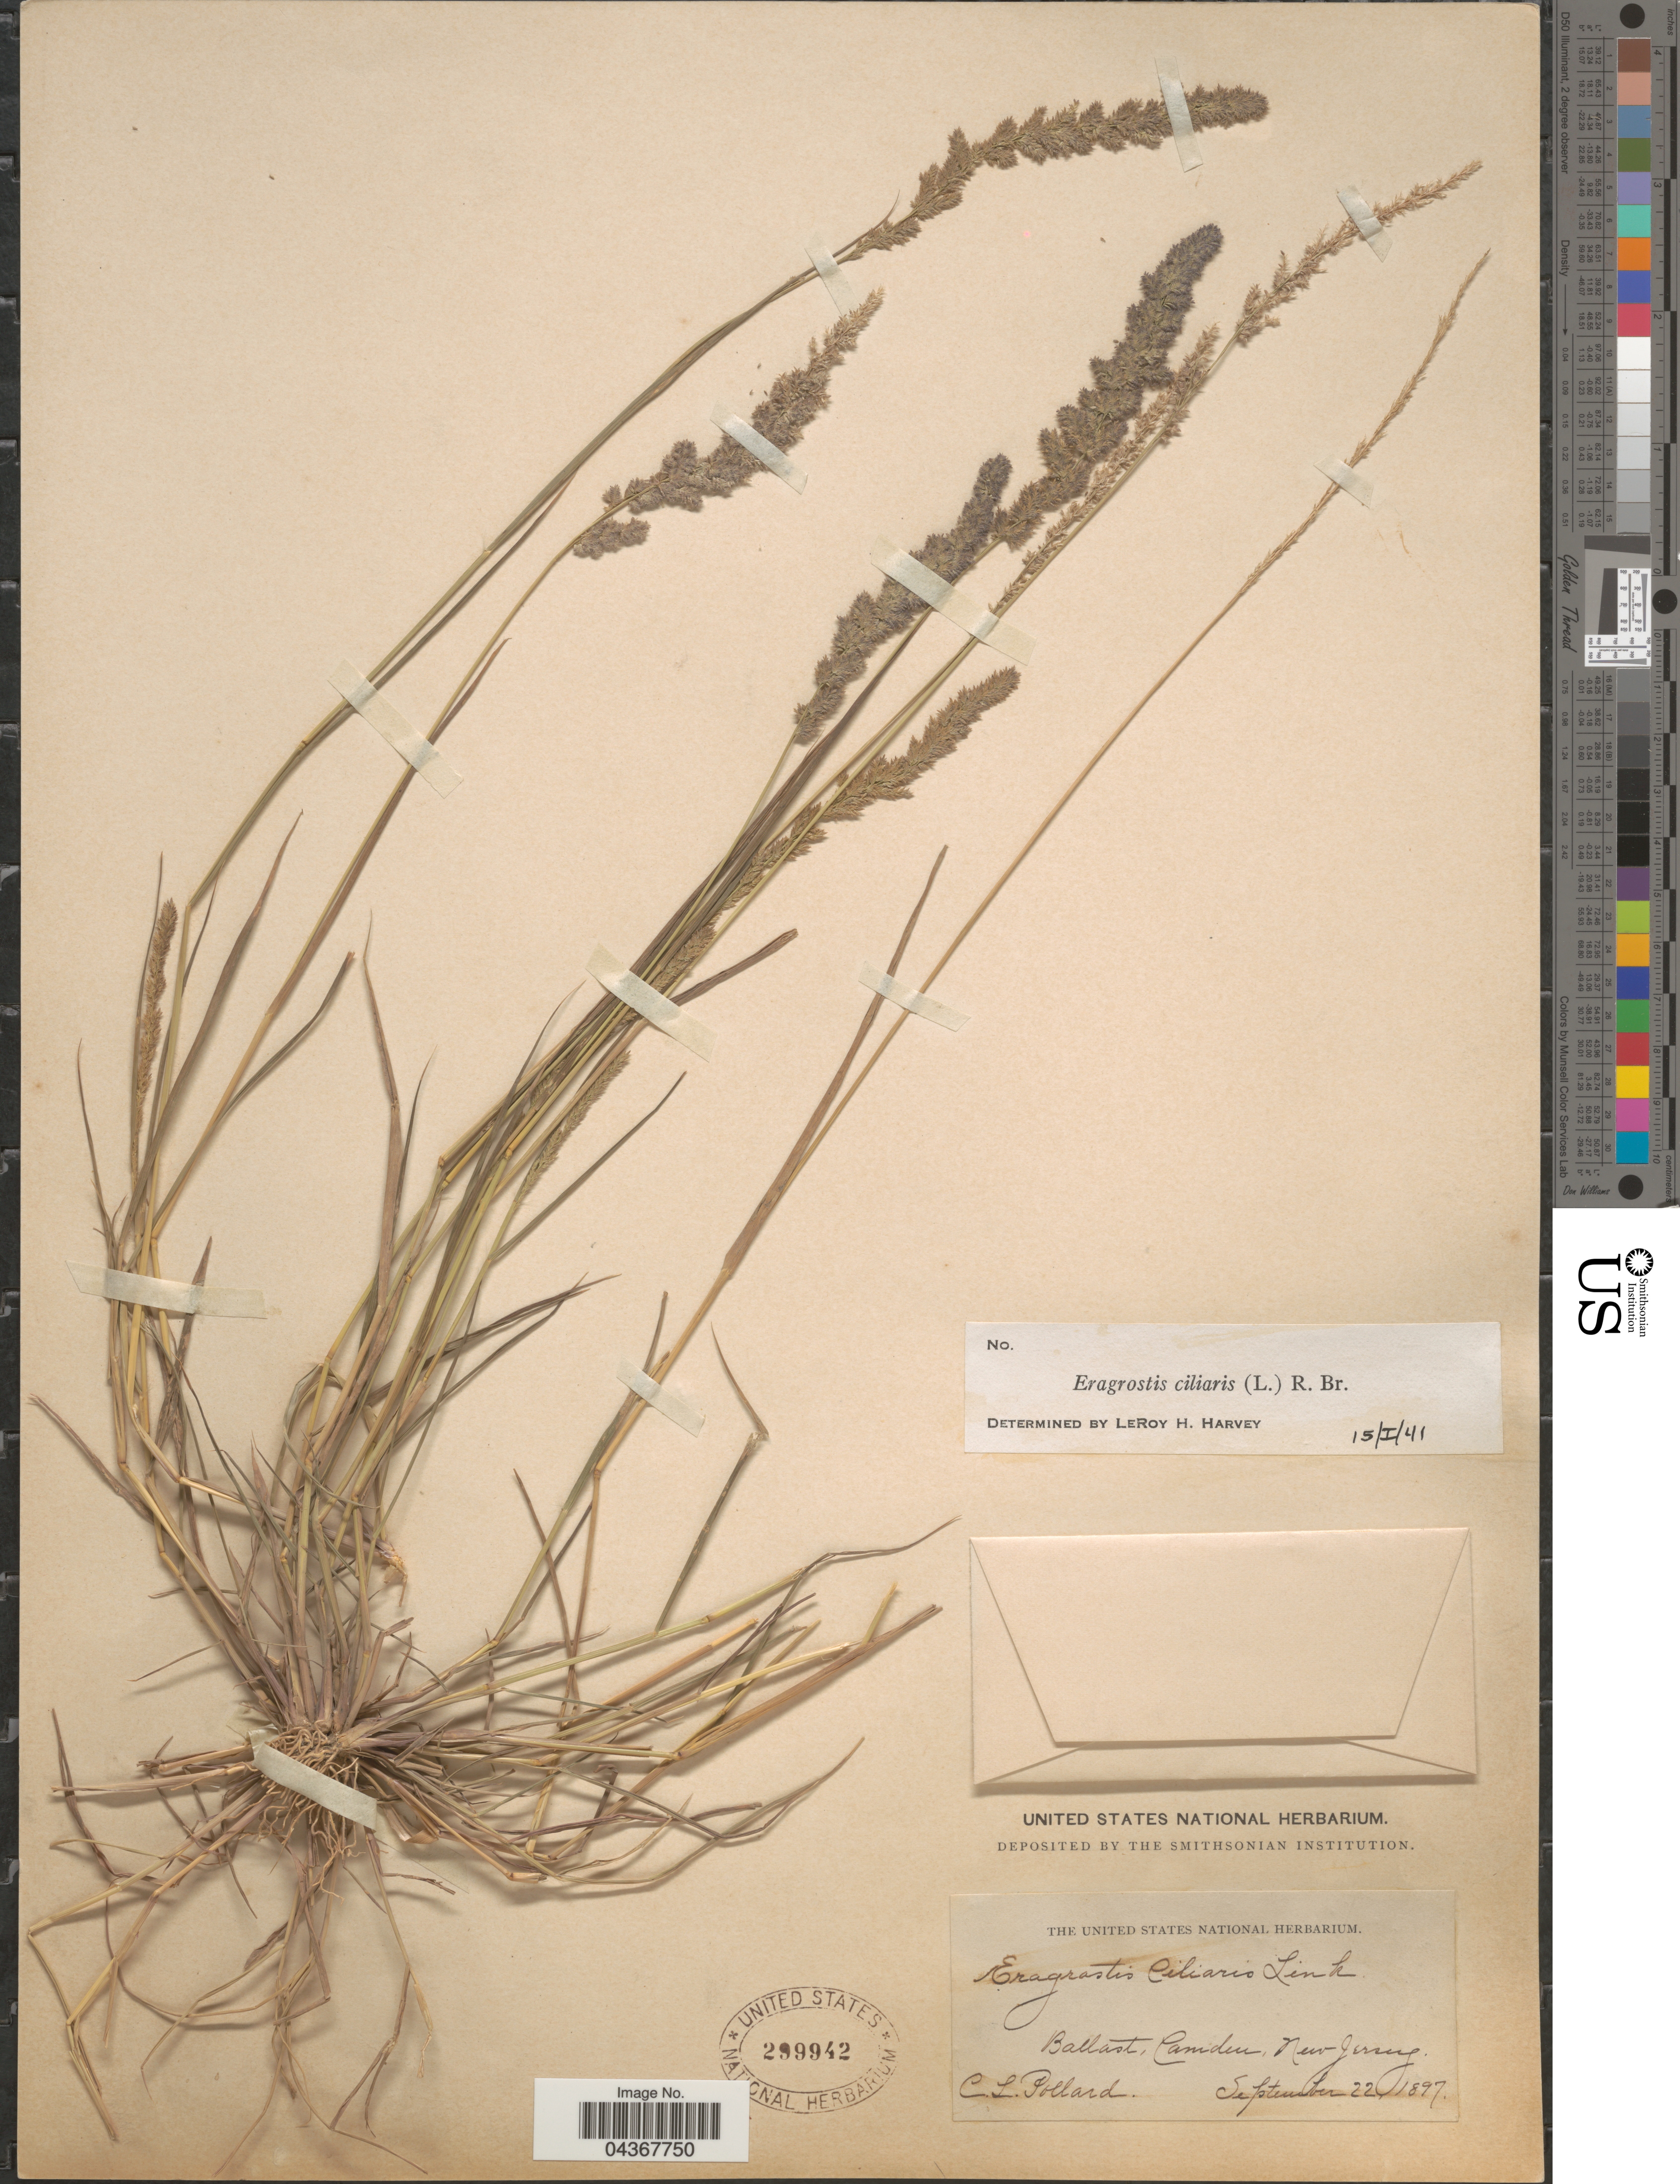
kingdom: Plantae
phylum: Tracheophyta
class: Liliopsida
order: Poales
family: Poaceae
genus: Eragrostis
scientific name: Eragrostis ciliaris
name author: (L.) R. Br.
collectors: C. L. Pollard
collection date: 1897-09-22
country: United States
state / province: New Jersey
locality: Ballast, Camden.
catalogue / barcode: US 299942